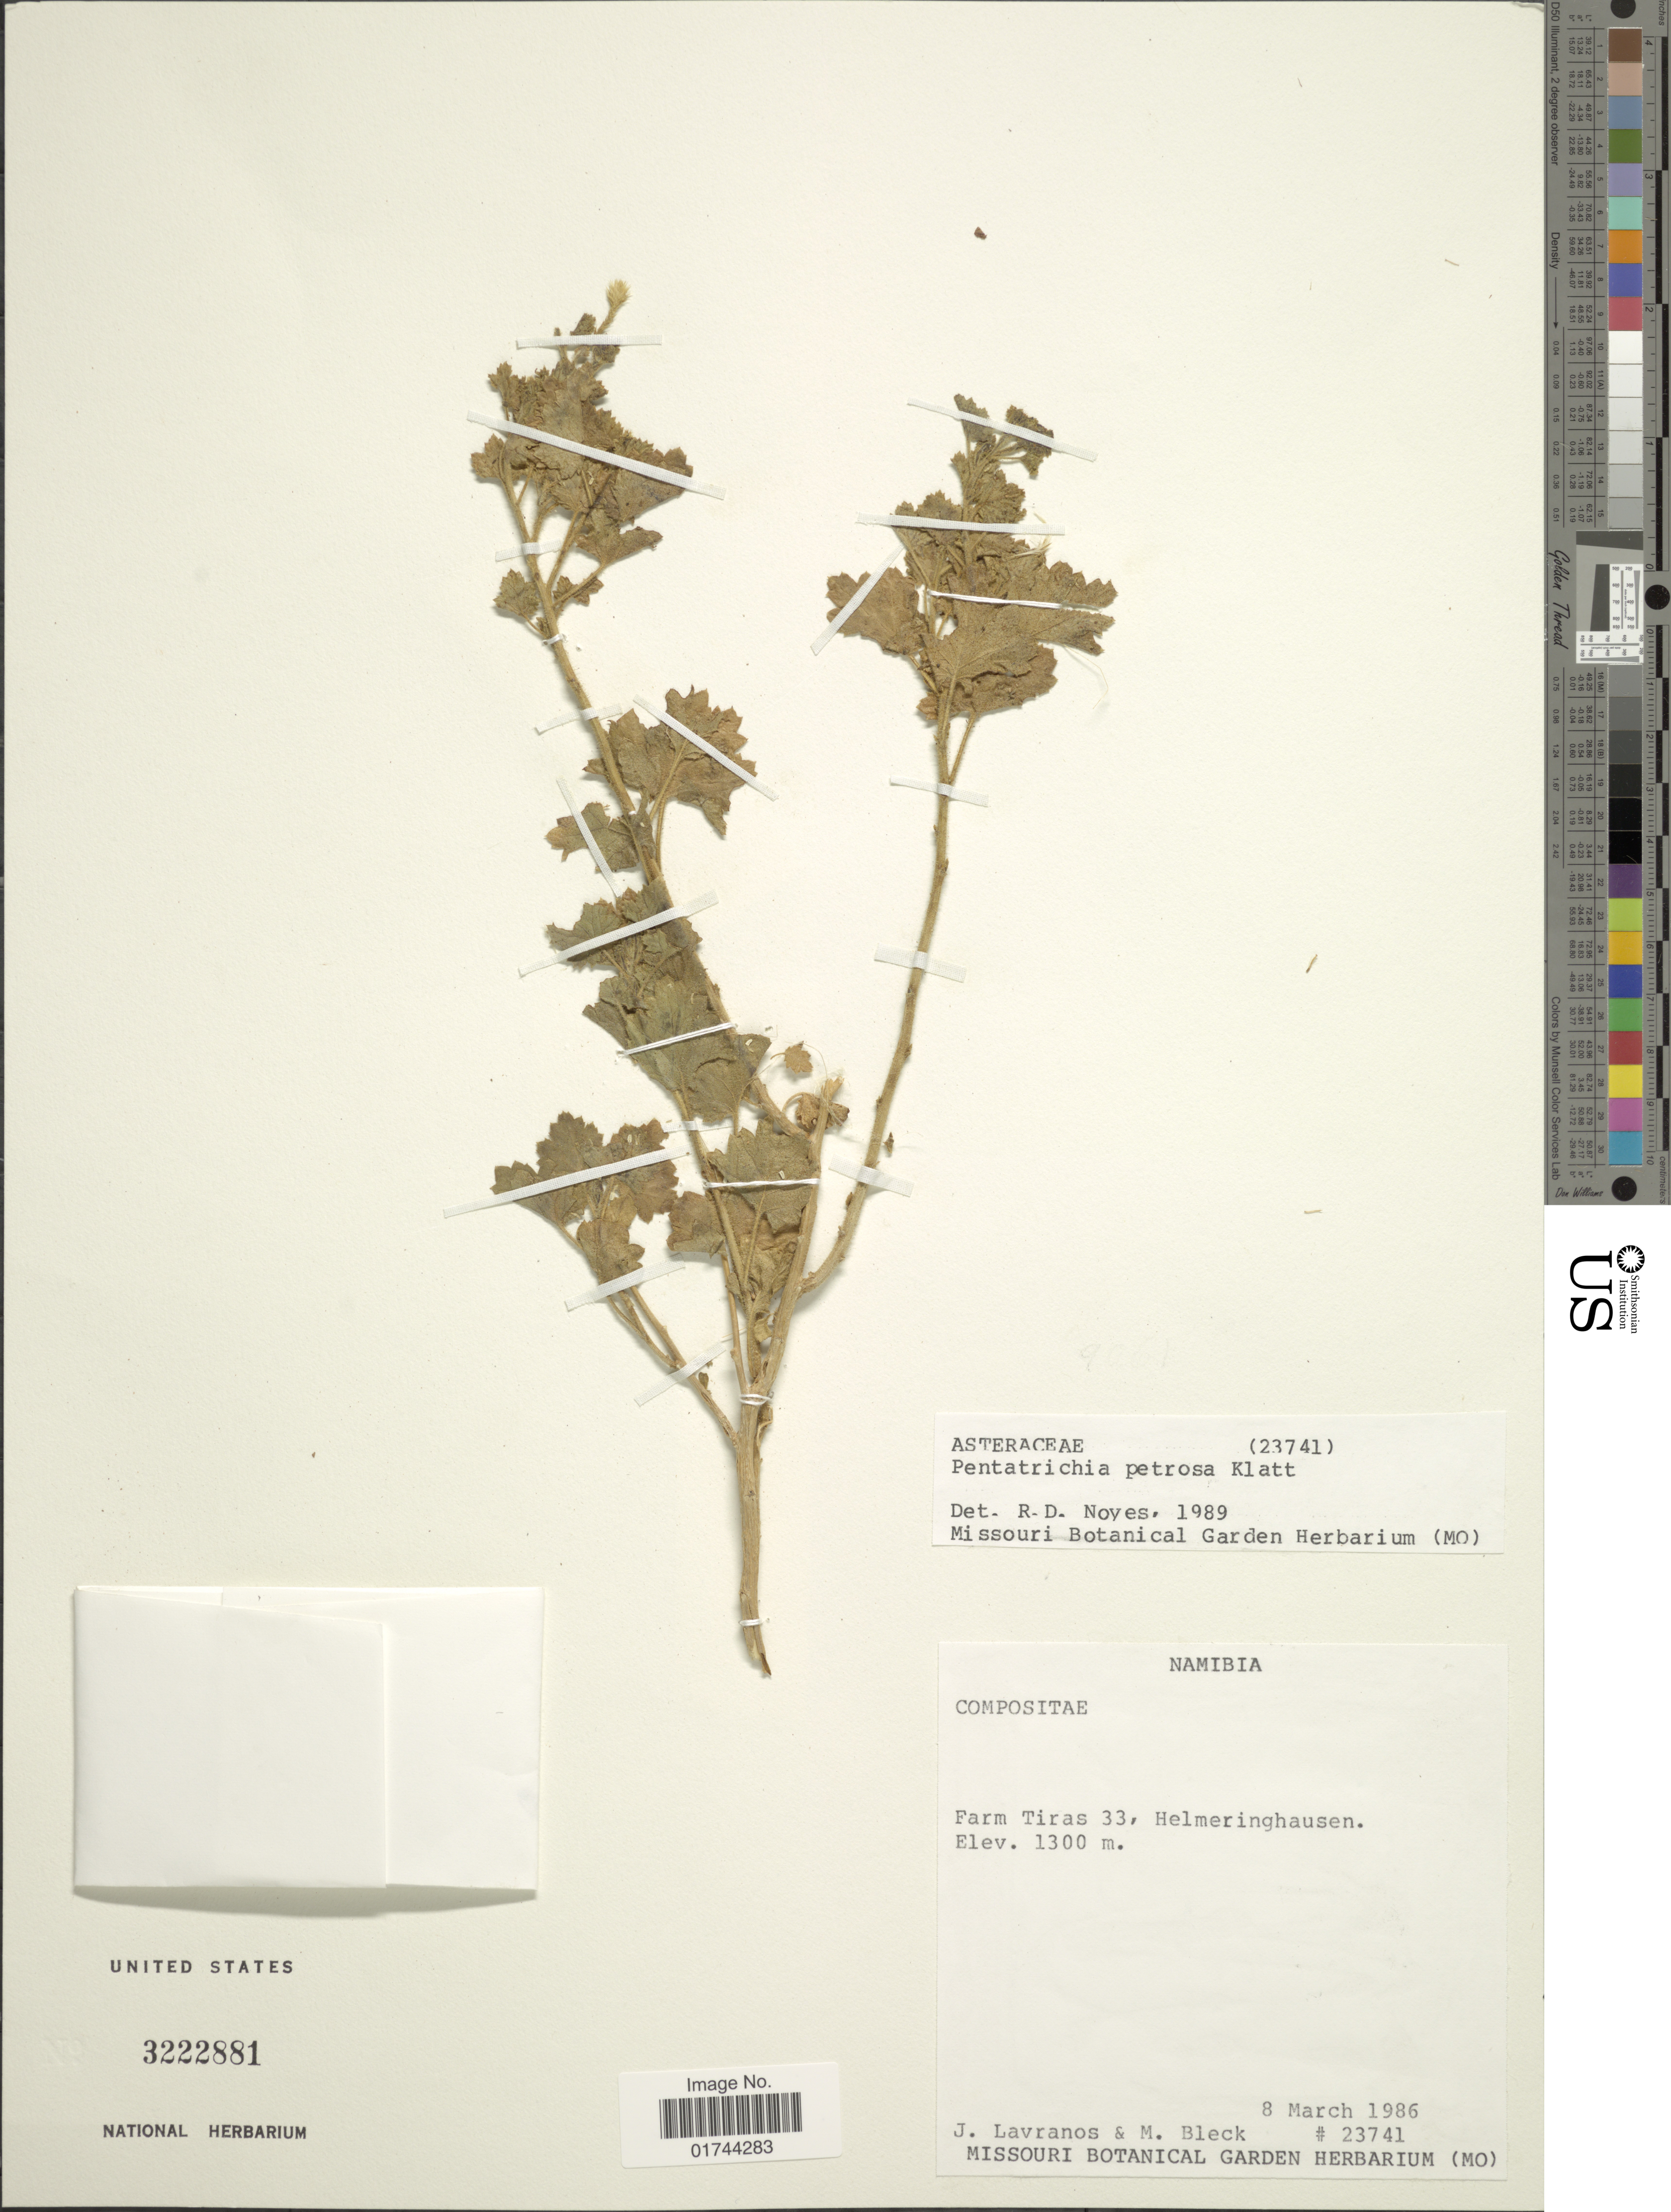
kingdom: Plantae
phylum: Tracheophyta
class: Magnoliopsida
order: Asterales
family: Asteraceae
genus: Pentatrichia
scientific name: Pentatrichia petrosa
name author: Klatt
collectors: J. Lavranos & M. Bleck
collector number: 23741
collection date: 1986-03-08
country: Namibia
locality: Farm Tiras 33, Helmeringhausen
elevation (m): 1300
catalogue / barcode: US 3222881